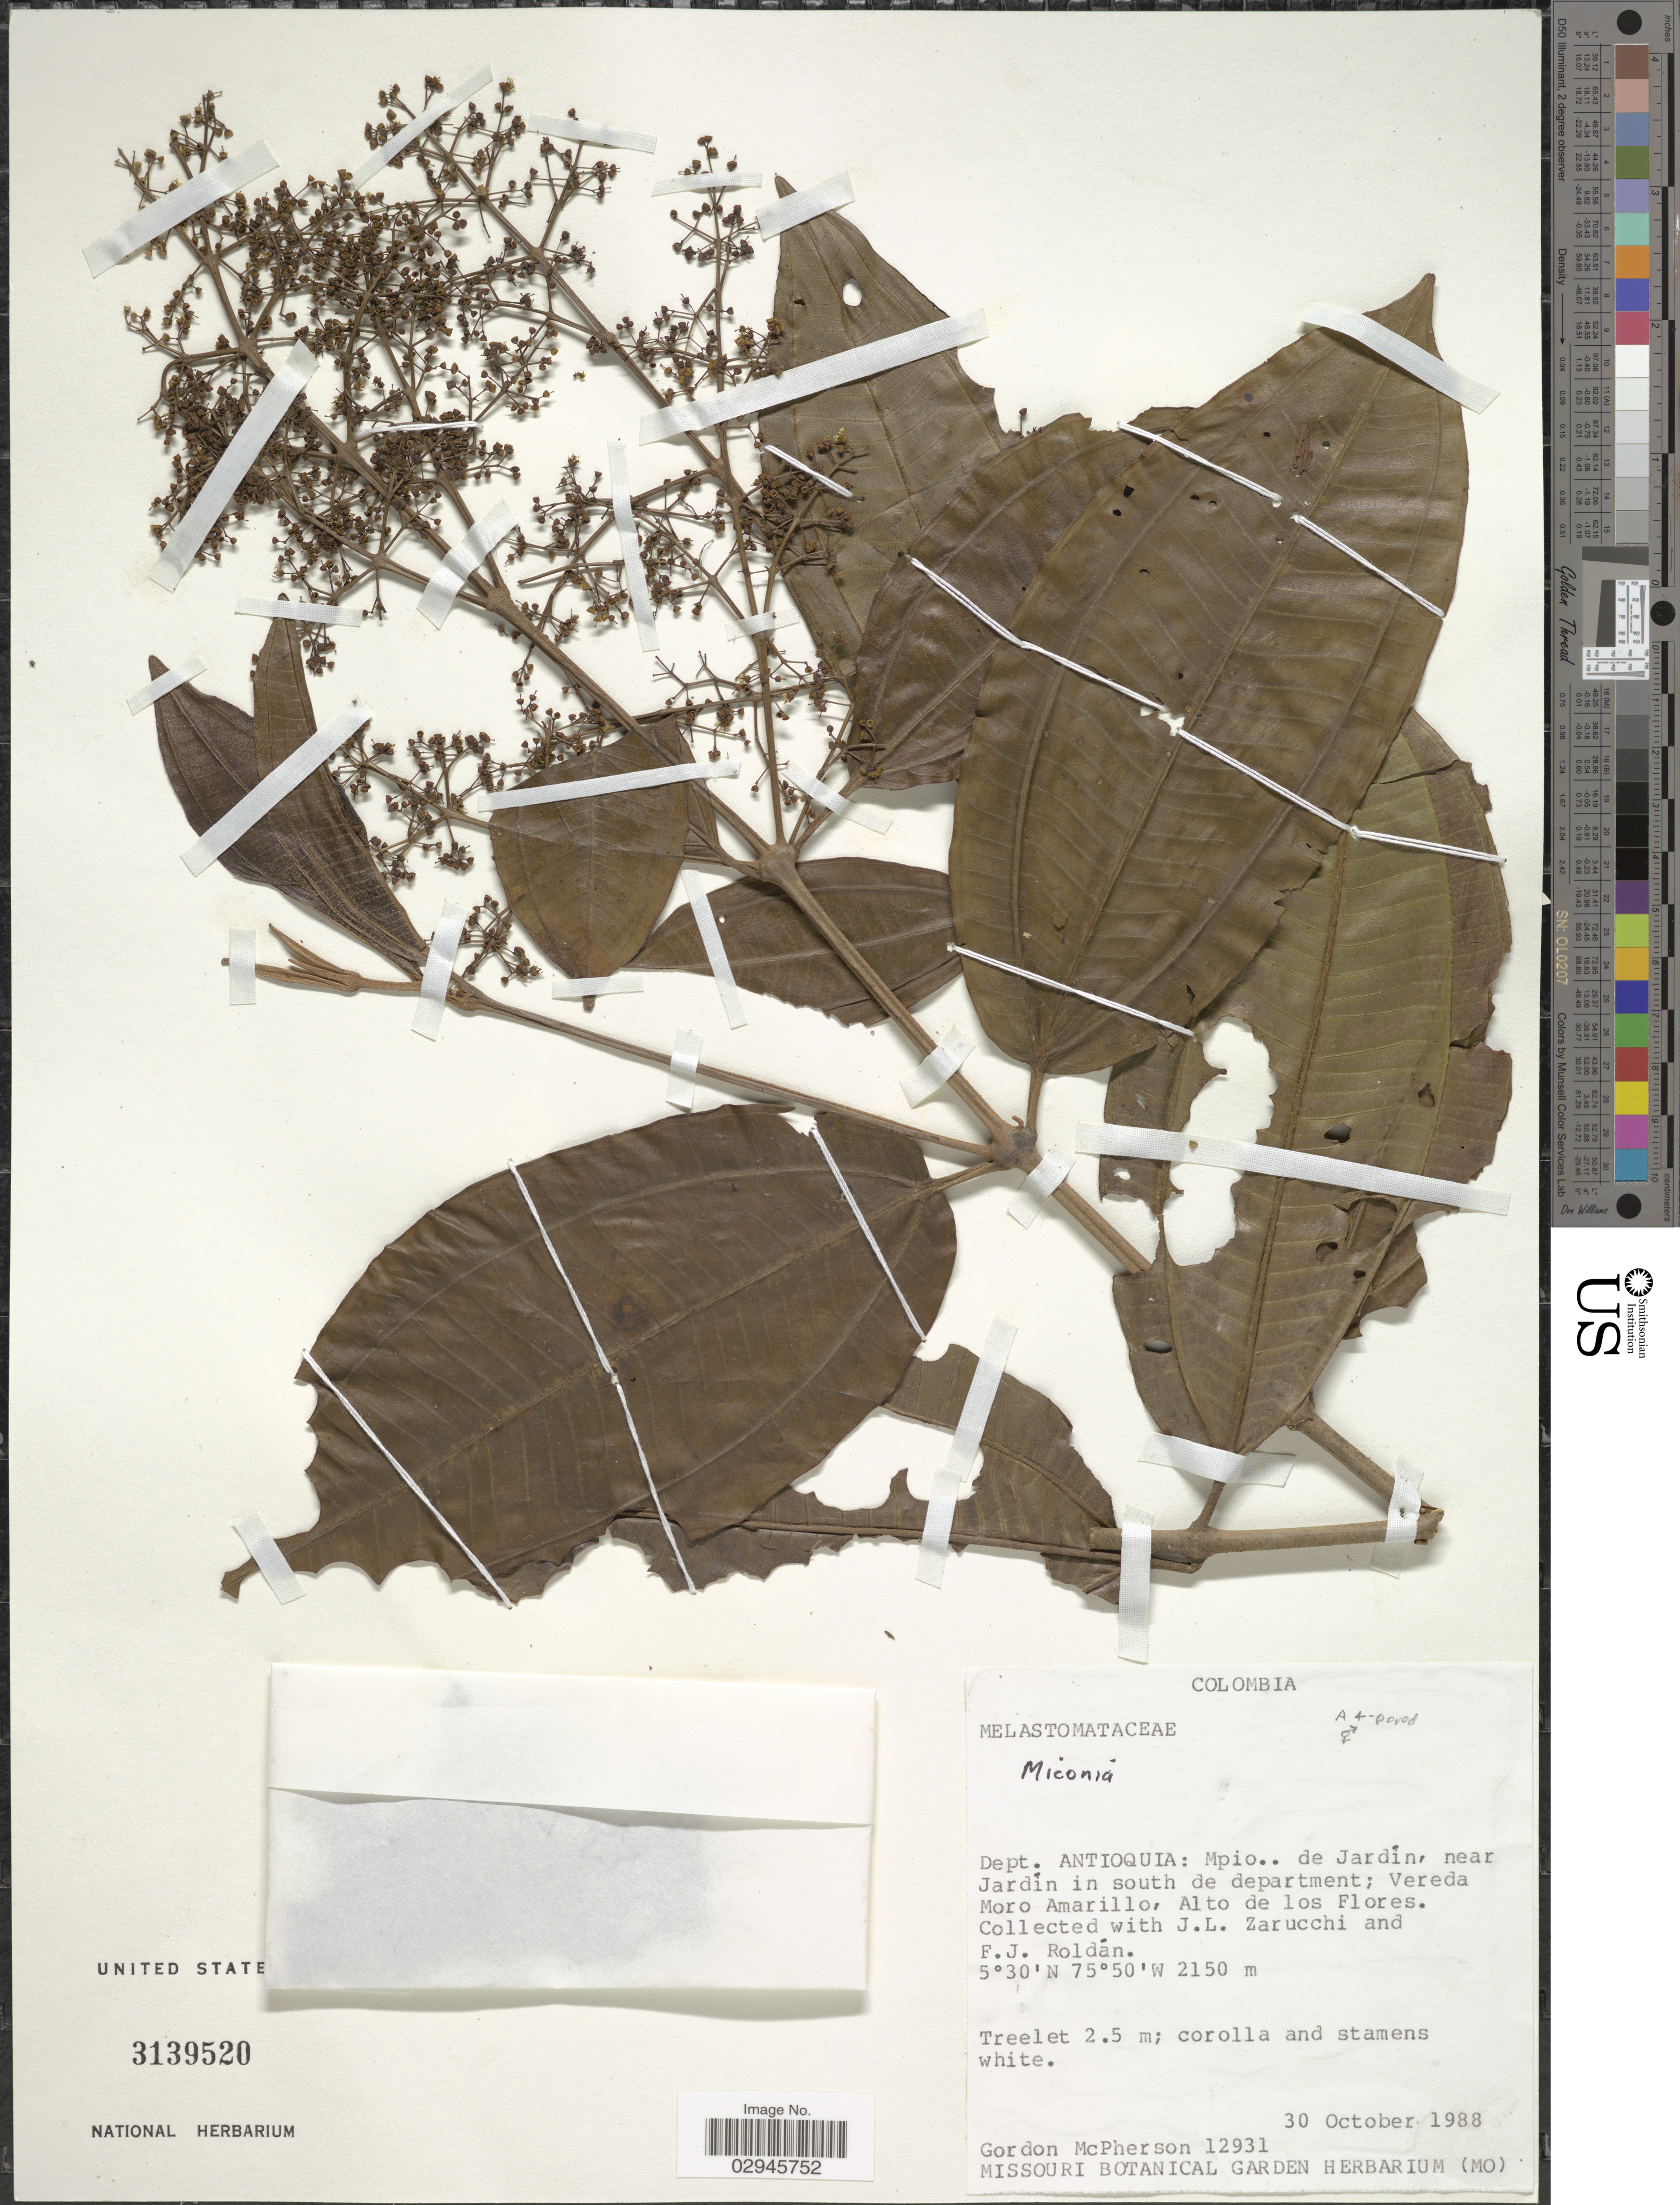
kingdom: Plantae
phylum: Tracheophyta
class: Magnoliopsida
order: Myrtales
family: Melastomataceae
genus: Miconia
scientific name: Miconia sp.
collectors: G. D. McPherson, J. L. Zarucchi & F. J. Roldán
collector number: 12931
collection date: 1988-10-30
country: Colombia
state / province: Antioquia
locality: Dept. Antioquia: Mpio. de Jardín; near Jardín in south de department; Vereda Moro Amarillo, Alto de los Flores.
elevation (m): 2150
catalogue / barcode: US 3139520